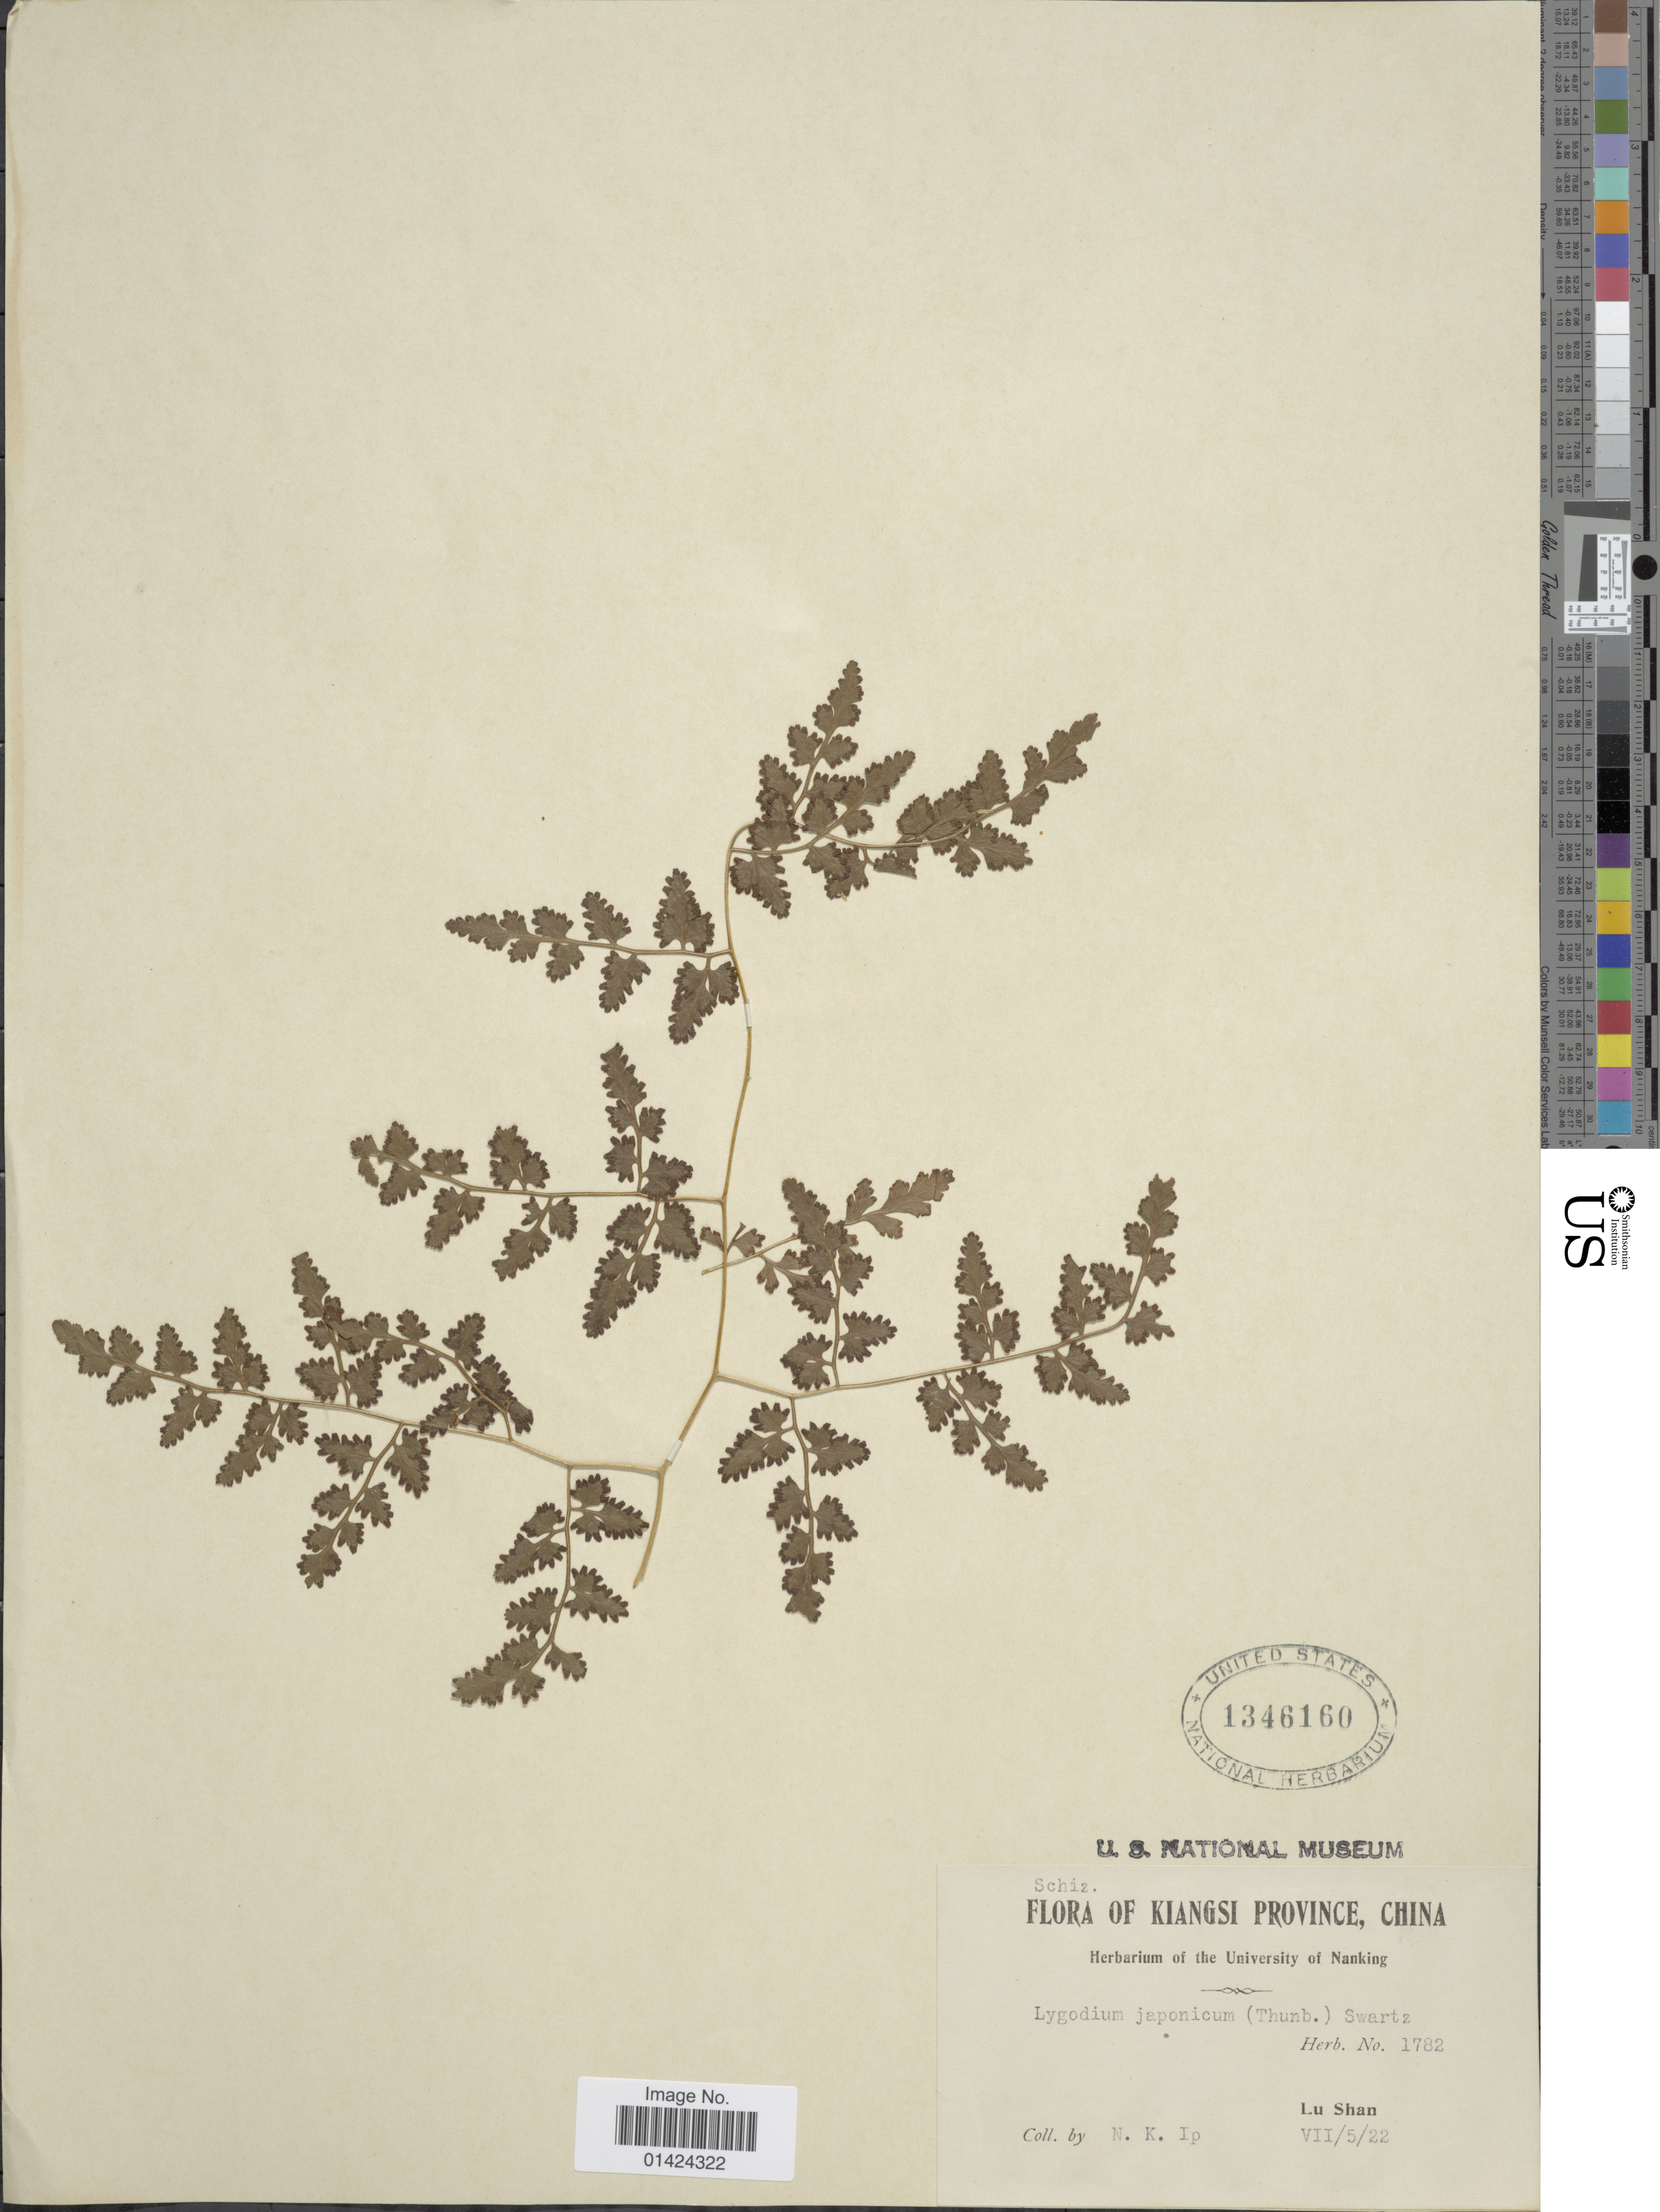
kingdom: Plantae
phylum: Tracheophyta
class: Polypodiopsida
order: Schizaeales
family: Lygodiaceae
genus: Lygodium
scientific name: Lygodium japonicum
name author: (Thunb.) Sw.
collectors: N. Ip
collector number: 1782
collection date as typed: Transcribed d/m/y: 5/7/22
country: China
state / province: Jiangxi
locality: Kiangsi Province. Lu Shan.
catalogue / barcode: US 1346160